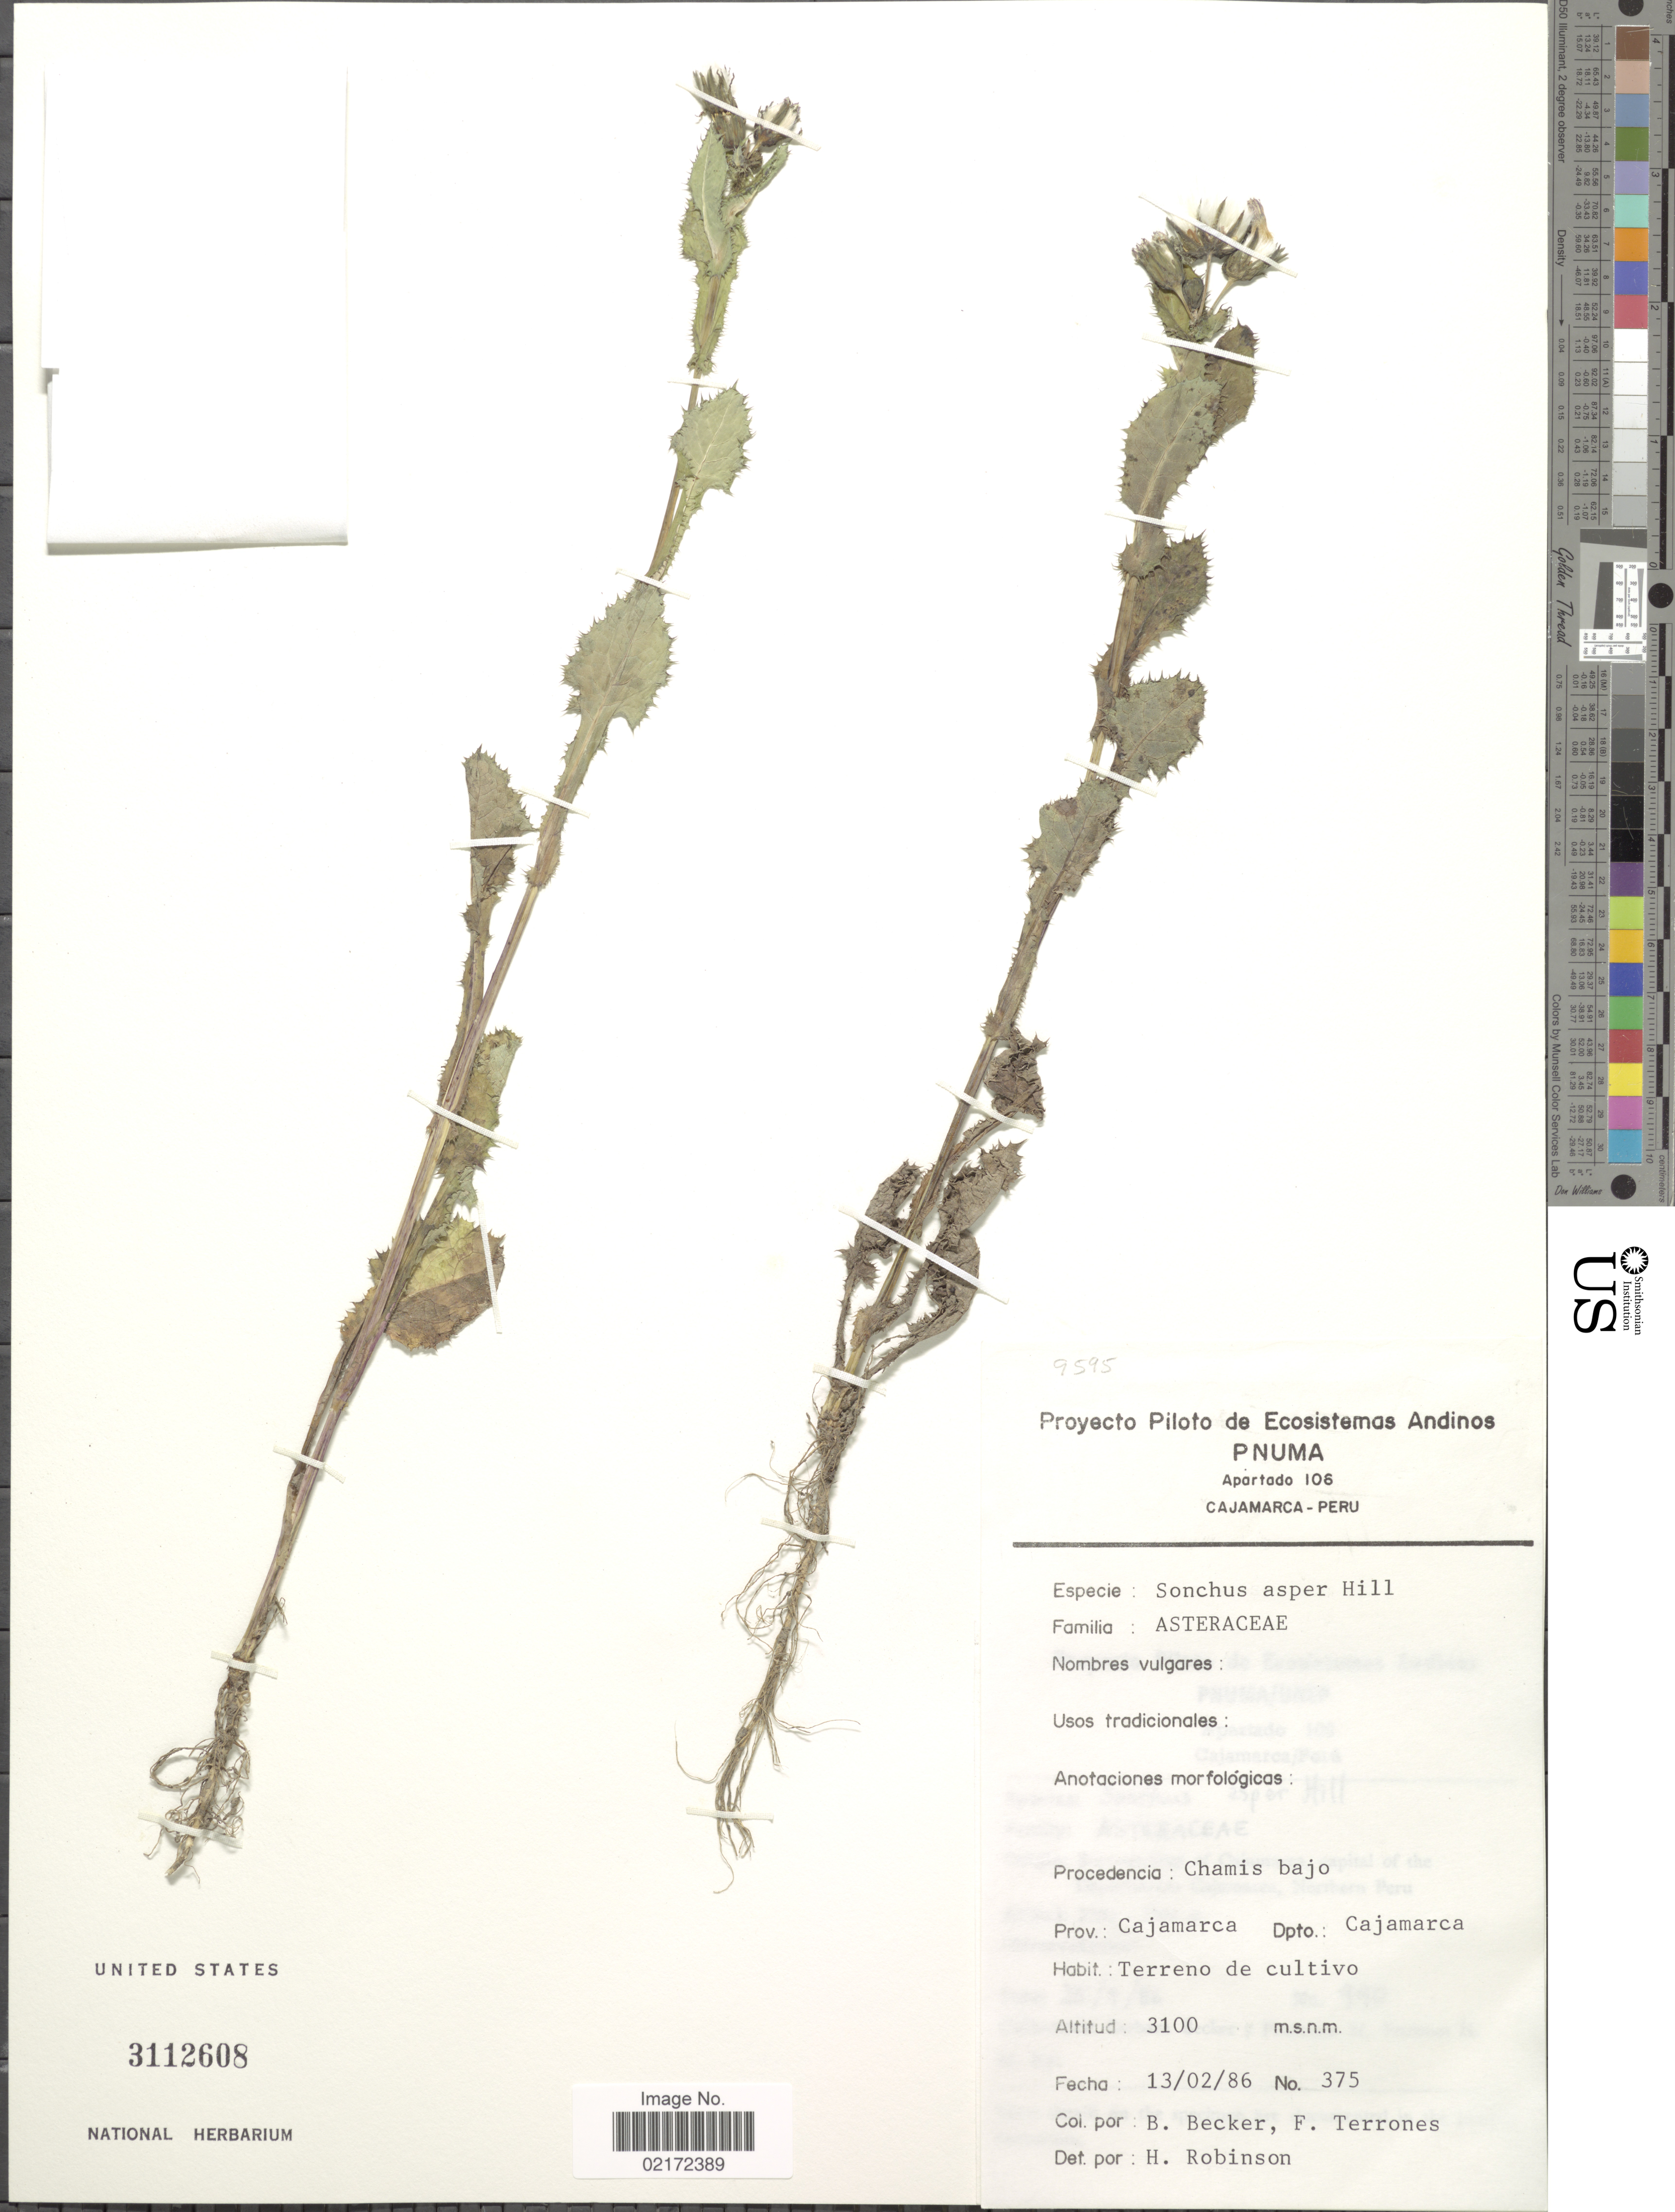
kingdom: Plantae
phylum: Tracheophyta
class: Magnoliopsida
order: Asterales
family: Asteraceae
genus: Sonchus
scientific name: Sonchus asper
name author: (L.) Hill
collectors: B. Becker & F. Terrones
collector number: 375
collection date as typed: Transcribed d/m/y: 13/2/86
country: Peru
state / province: Cajamarca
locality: Chamis bajo. Prov.: Cajamarca. Dpto.: Cajamarca.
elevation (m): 3100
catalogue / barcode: US 3112608